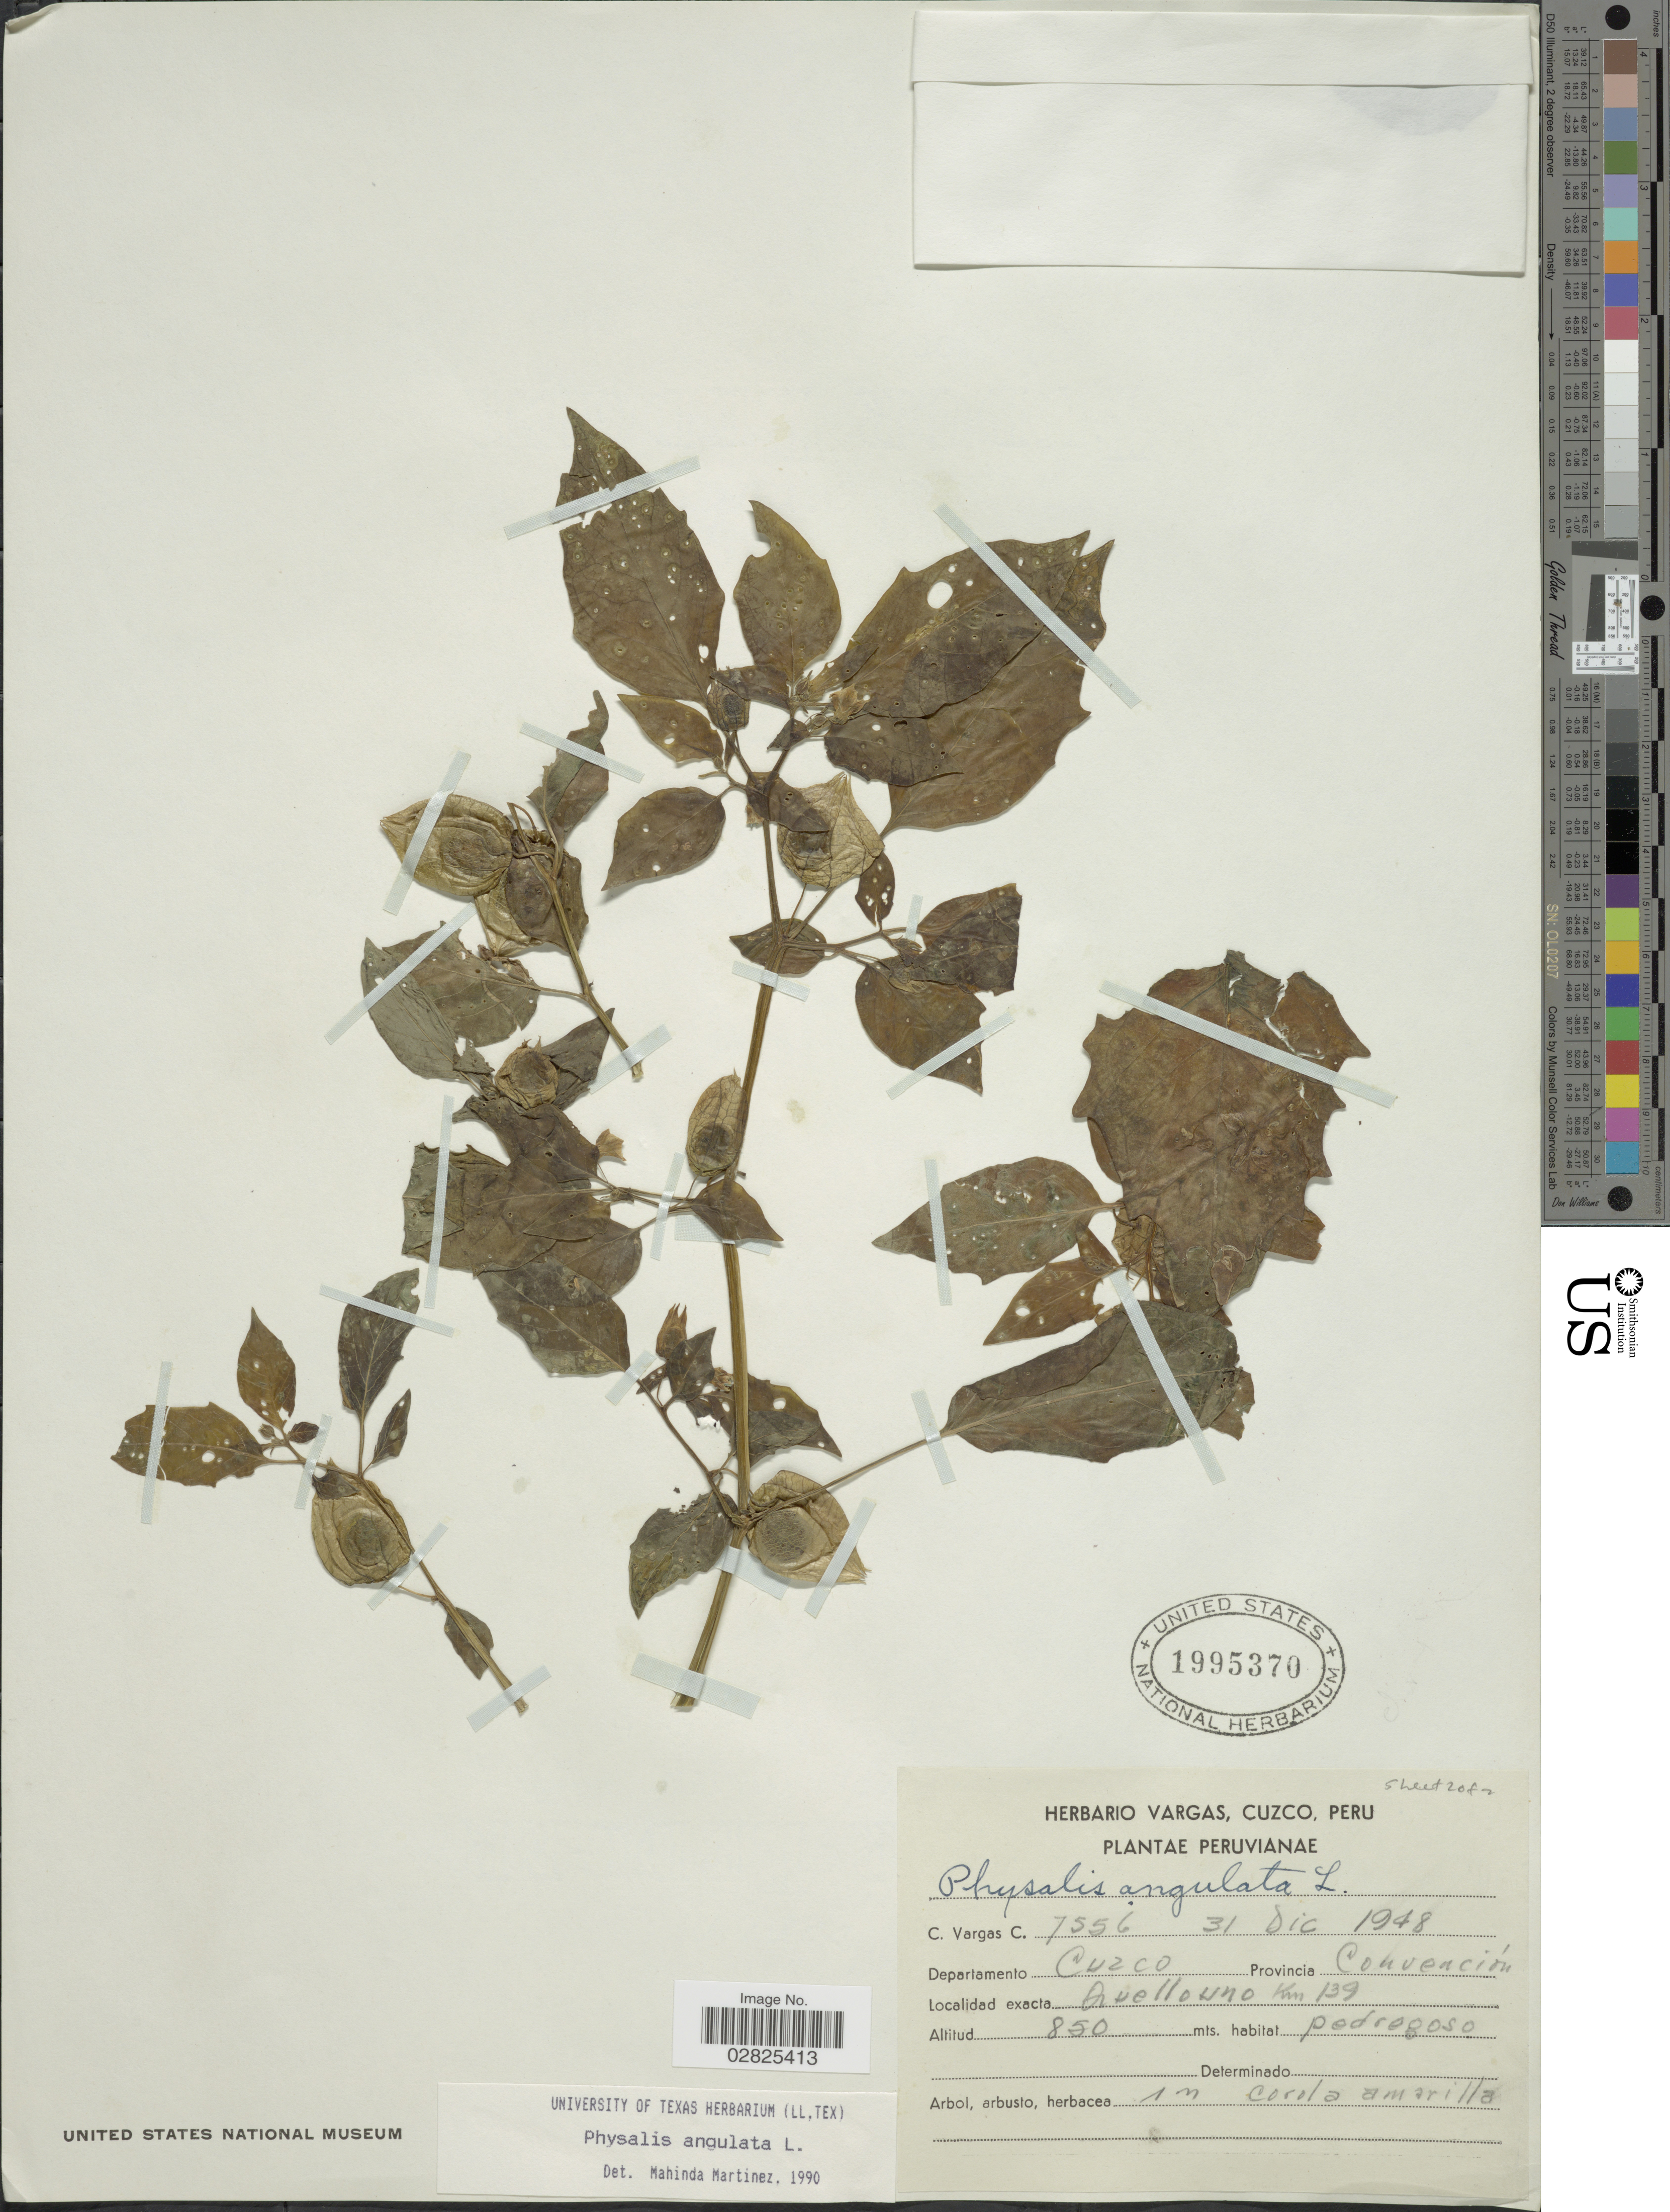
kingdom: Plantae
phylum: Tracheophyta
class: Magnoliopsida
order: Solanales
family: Solanaceae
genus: Physalis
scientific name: Physalis angulata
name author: L.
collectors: C. Vargas Calderón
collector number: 7556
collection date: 1948-12-31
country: Peru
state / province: Cusco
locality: Departamento Cuzco, Provincia Convención, Quellouno Km 139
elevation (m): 850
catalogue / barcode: US 1995370